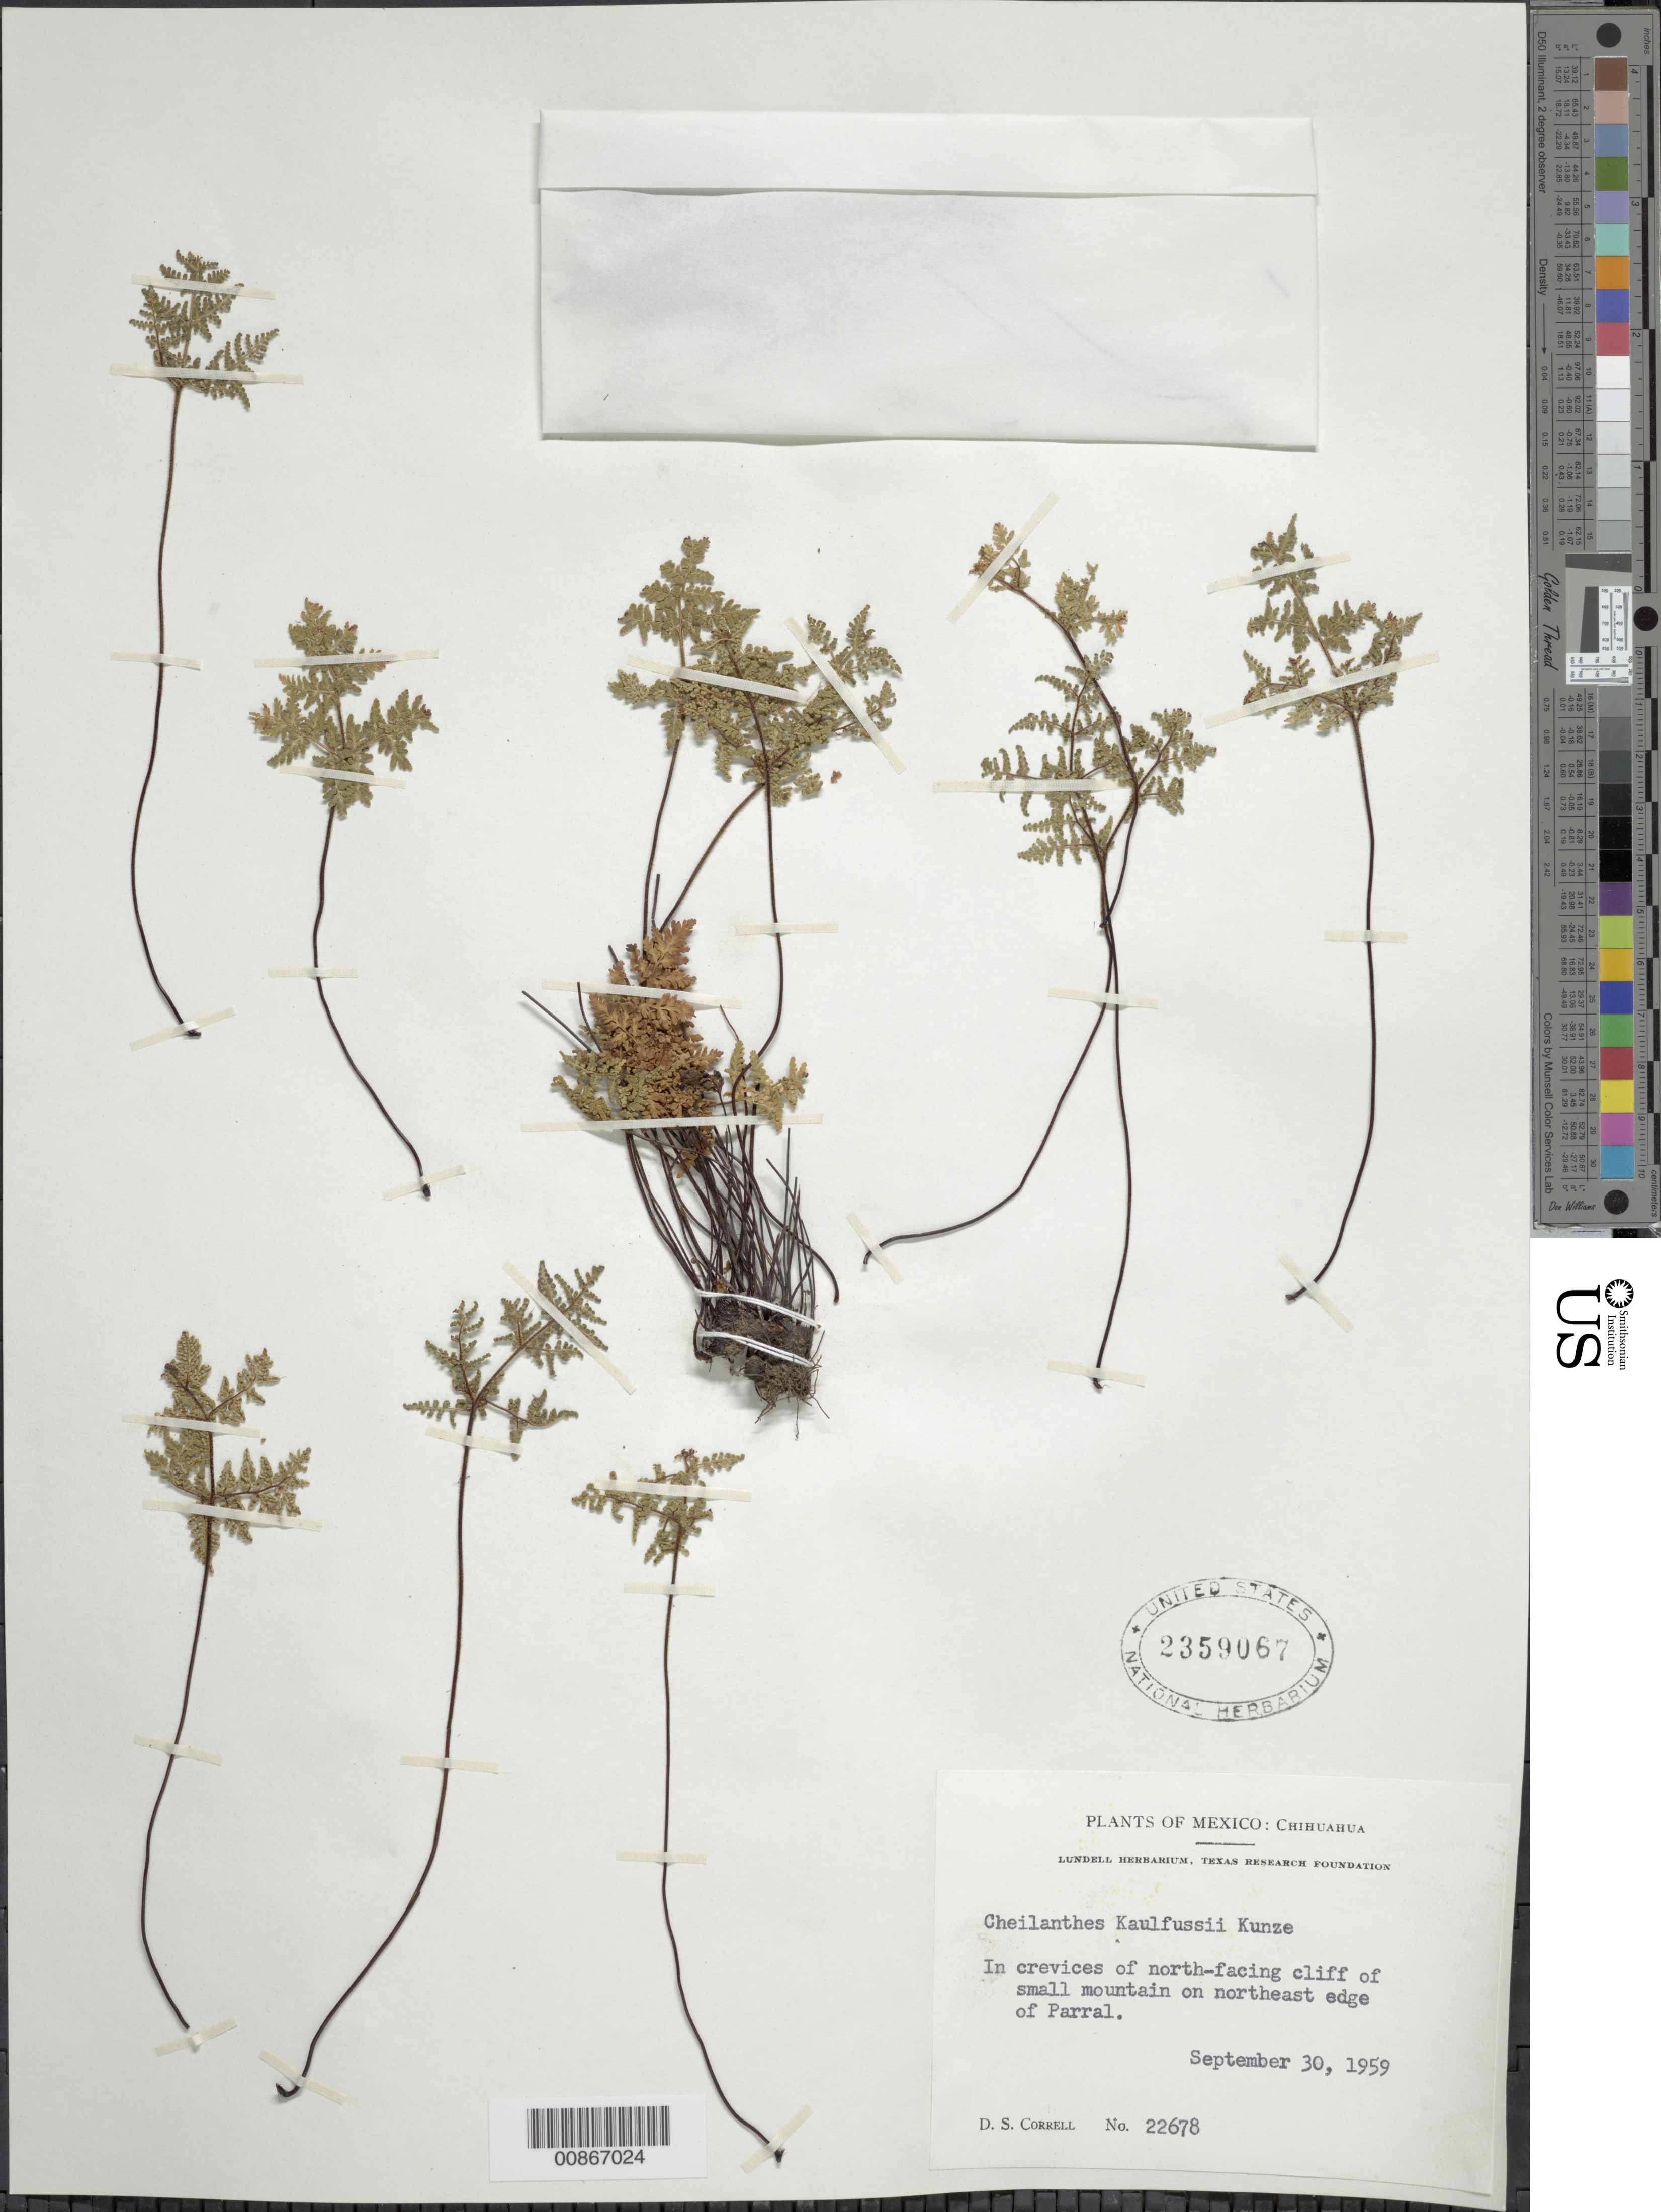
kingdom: Plantae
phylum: Tracheophyta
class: Polypodiopsida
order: Polypodiales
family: Pteridaceae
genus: Gaga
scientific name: Gaga kaulfussii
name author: (Kunze) Fay W. Li & Windham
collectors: D. S. Correll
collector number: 22678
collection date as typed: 30 Sep 1959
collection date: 1959-09-30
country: Mexico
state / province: Chihuahua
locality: Small Mountain on northeast edge of Parral.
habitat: In crevices of north-facing cliff of small mountain.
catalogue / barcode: US 2359067